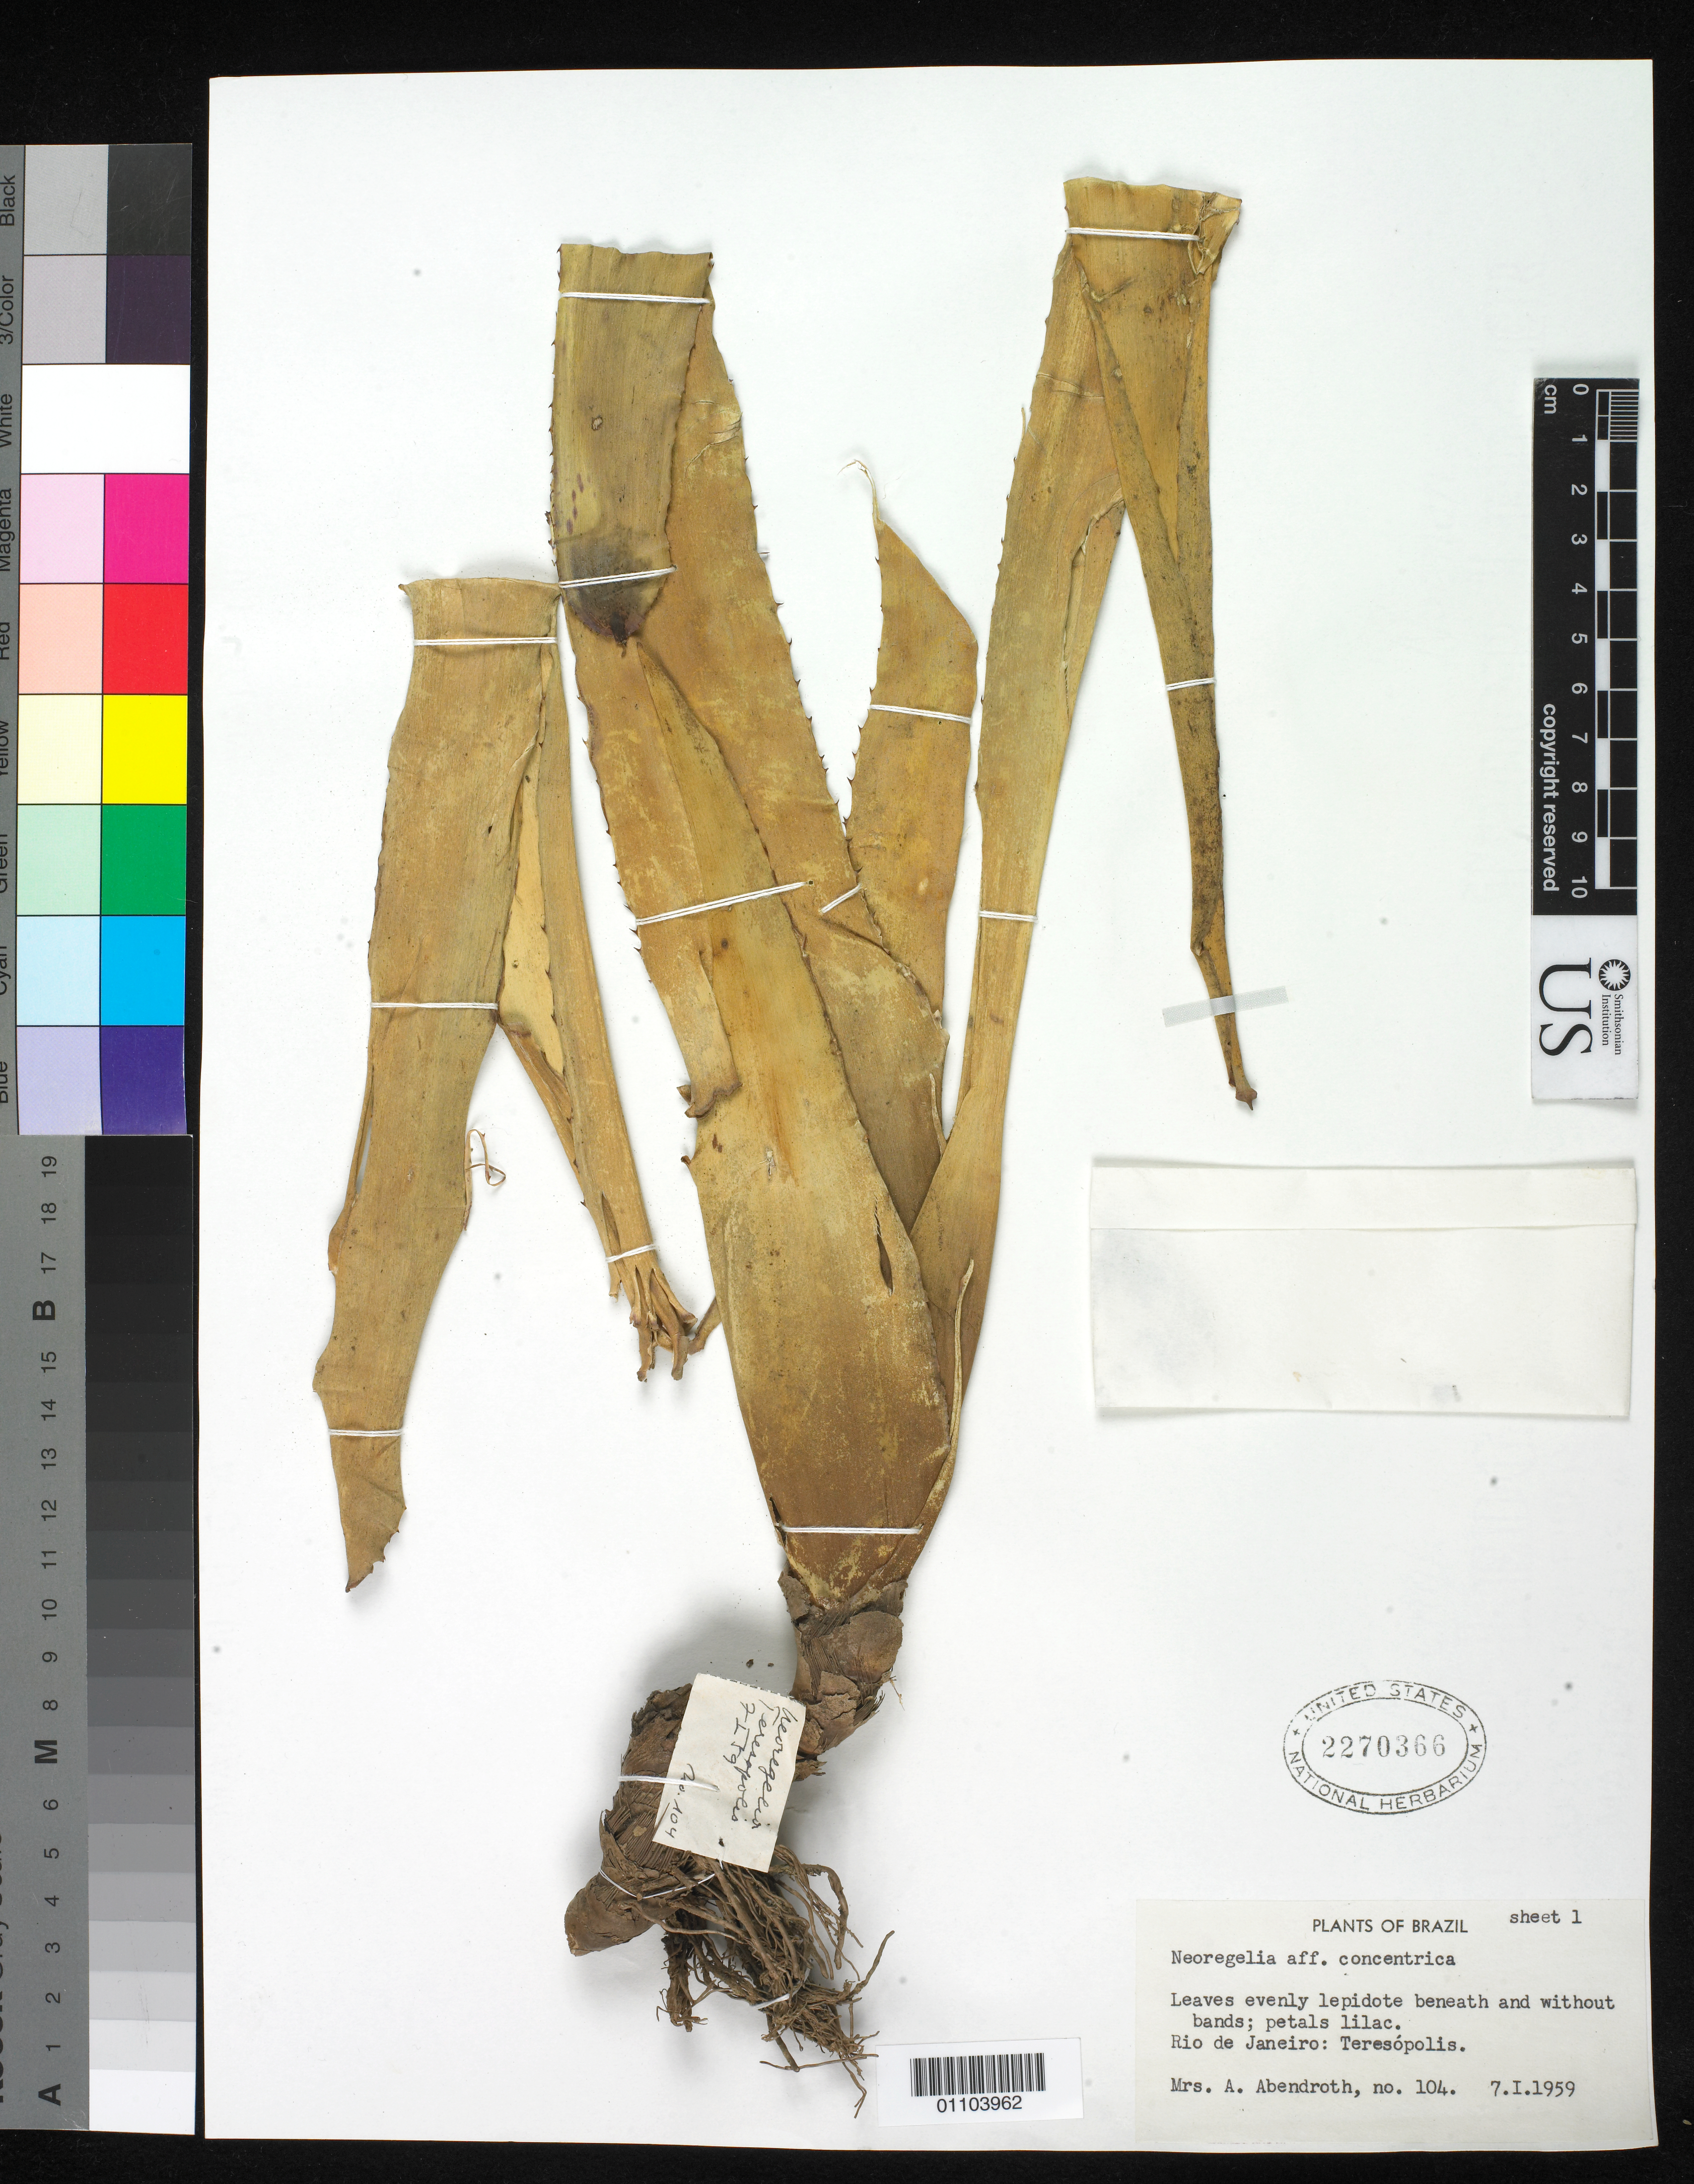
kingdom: Plantae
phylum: Tracheophyta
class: Liliopsida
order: Poales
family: Bromeliaceae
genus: Neoregelia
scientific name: Neoregelia concentrica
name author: (Vell.) L.B. Sm.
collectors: A. Abendroth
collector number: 104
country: Brazil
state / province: Rio de Janeiro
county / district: Teresópolis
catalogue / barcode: US 2270366